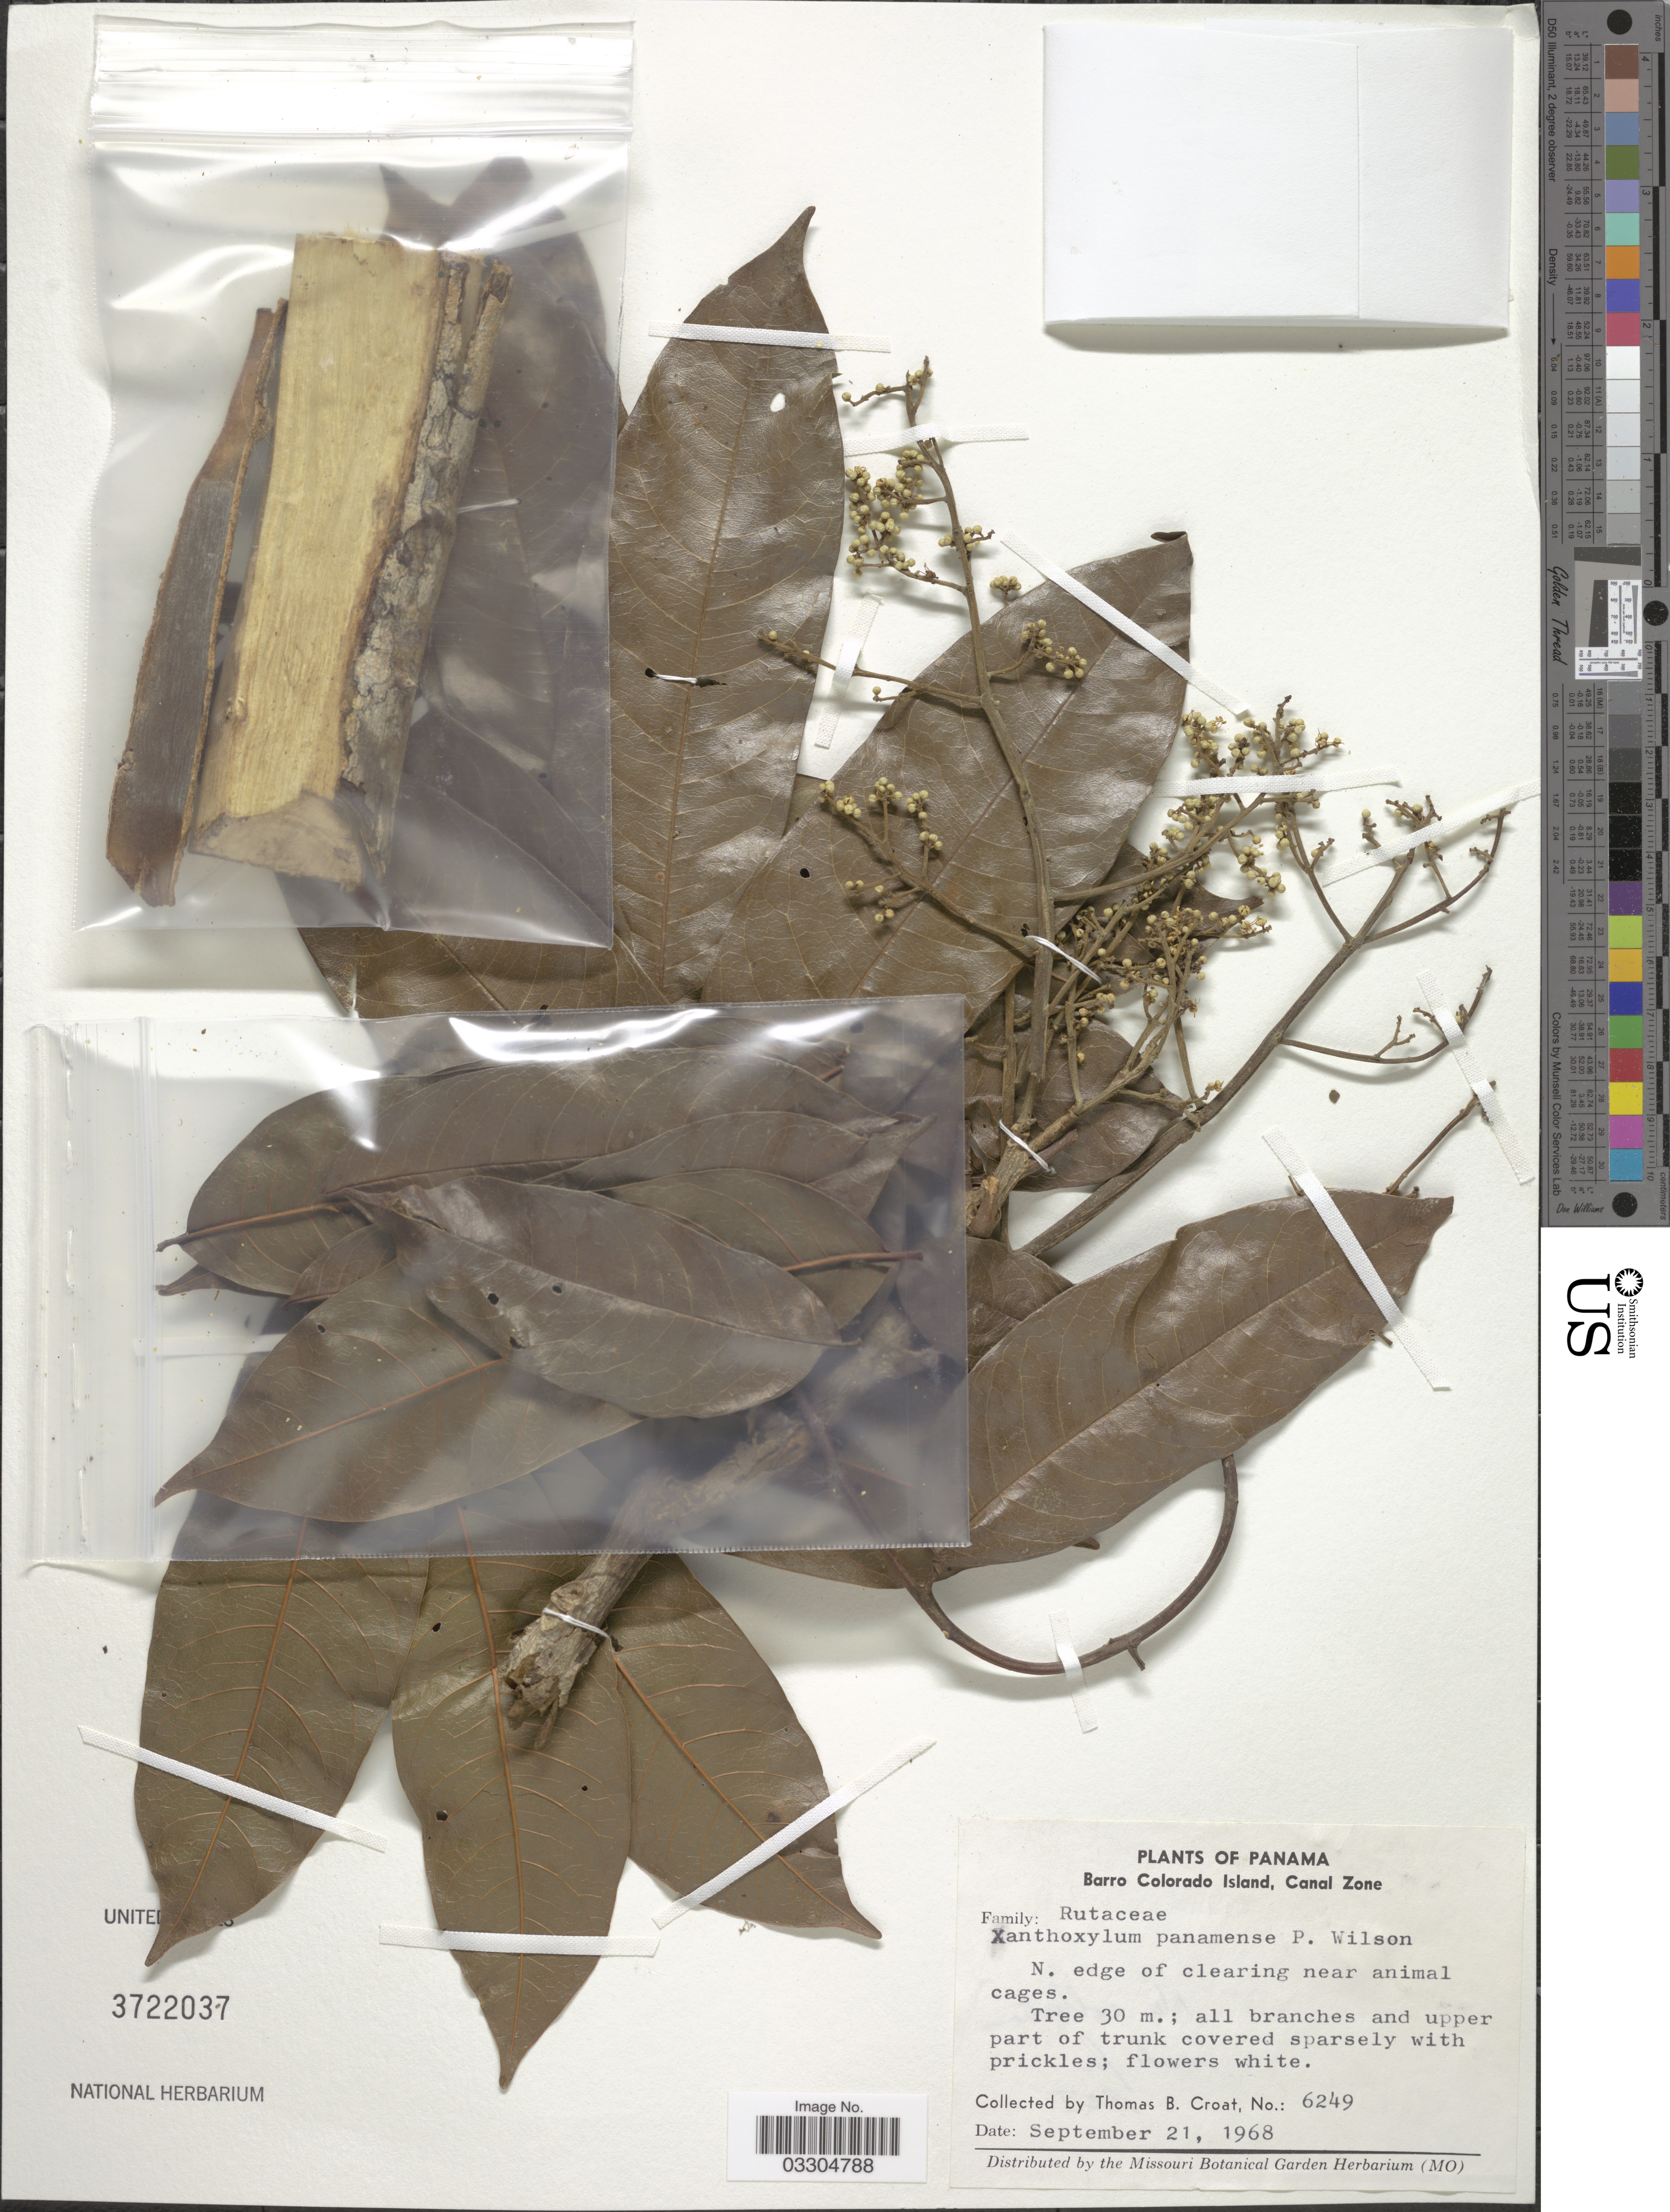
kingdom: Plantae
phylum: Tracheophyta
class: Magnoliopsida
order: Sapindales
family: Rutaceae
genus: Zanthoxylum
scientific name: Zanthoxylum riedelianum subsp. kellermanii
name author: (P. Wilson) Reynel ex C. Nelson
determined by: Londoño-Echeverri, Y.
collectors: T. B. Croat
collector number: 6249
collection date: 1968-09-21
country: Panama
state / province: Panamá Oeste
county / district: Canal Zone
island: Barro Colorado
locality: Barro Colorado Island, Canal Zone. N. edge of clearing near animal cages.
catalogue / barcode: US 3722037